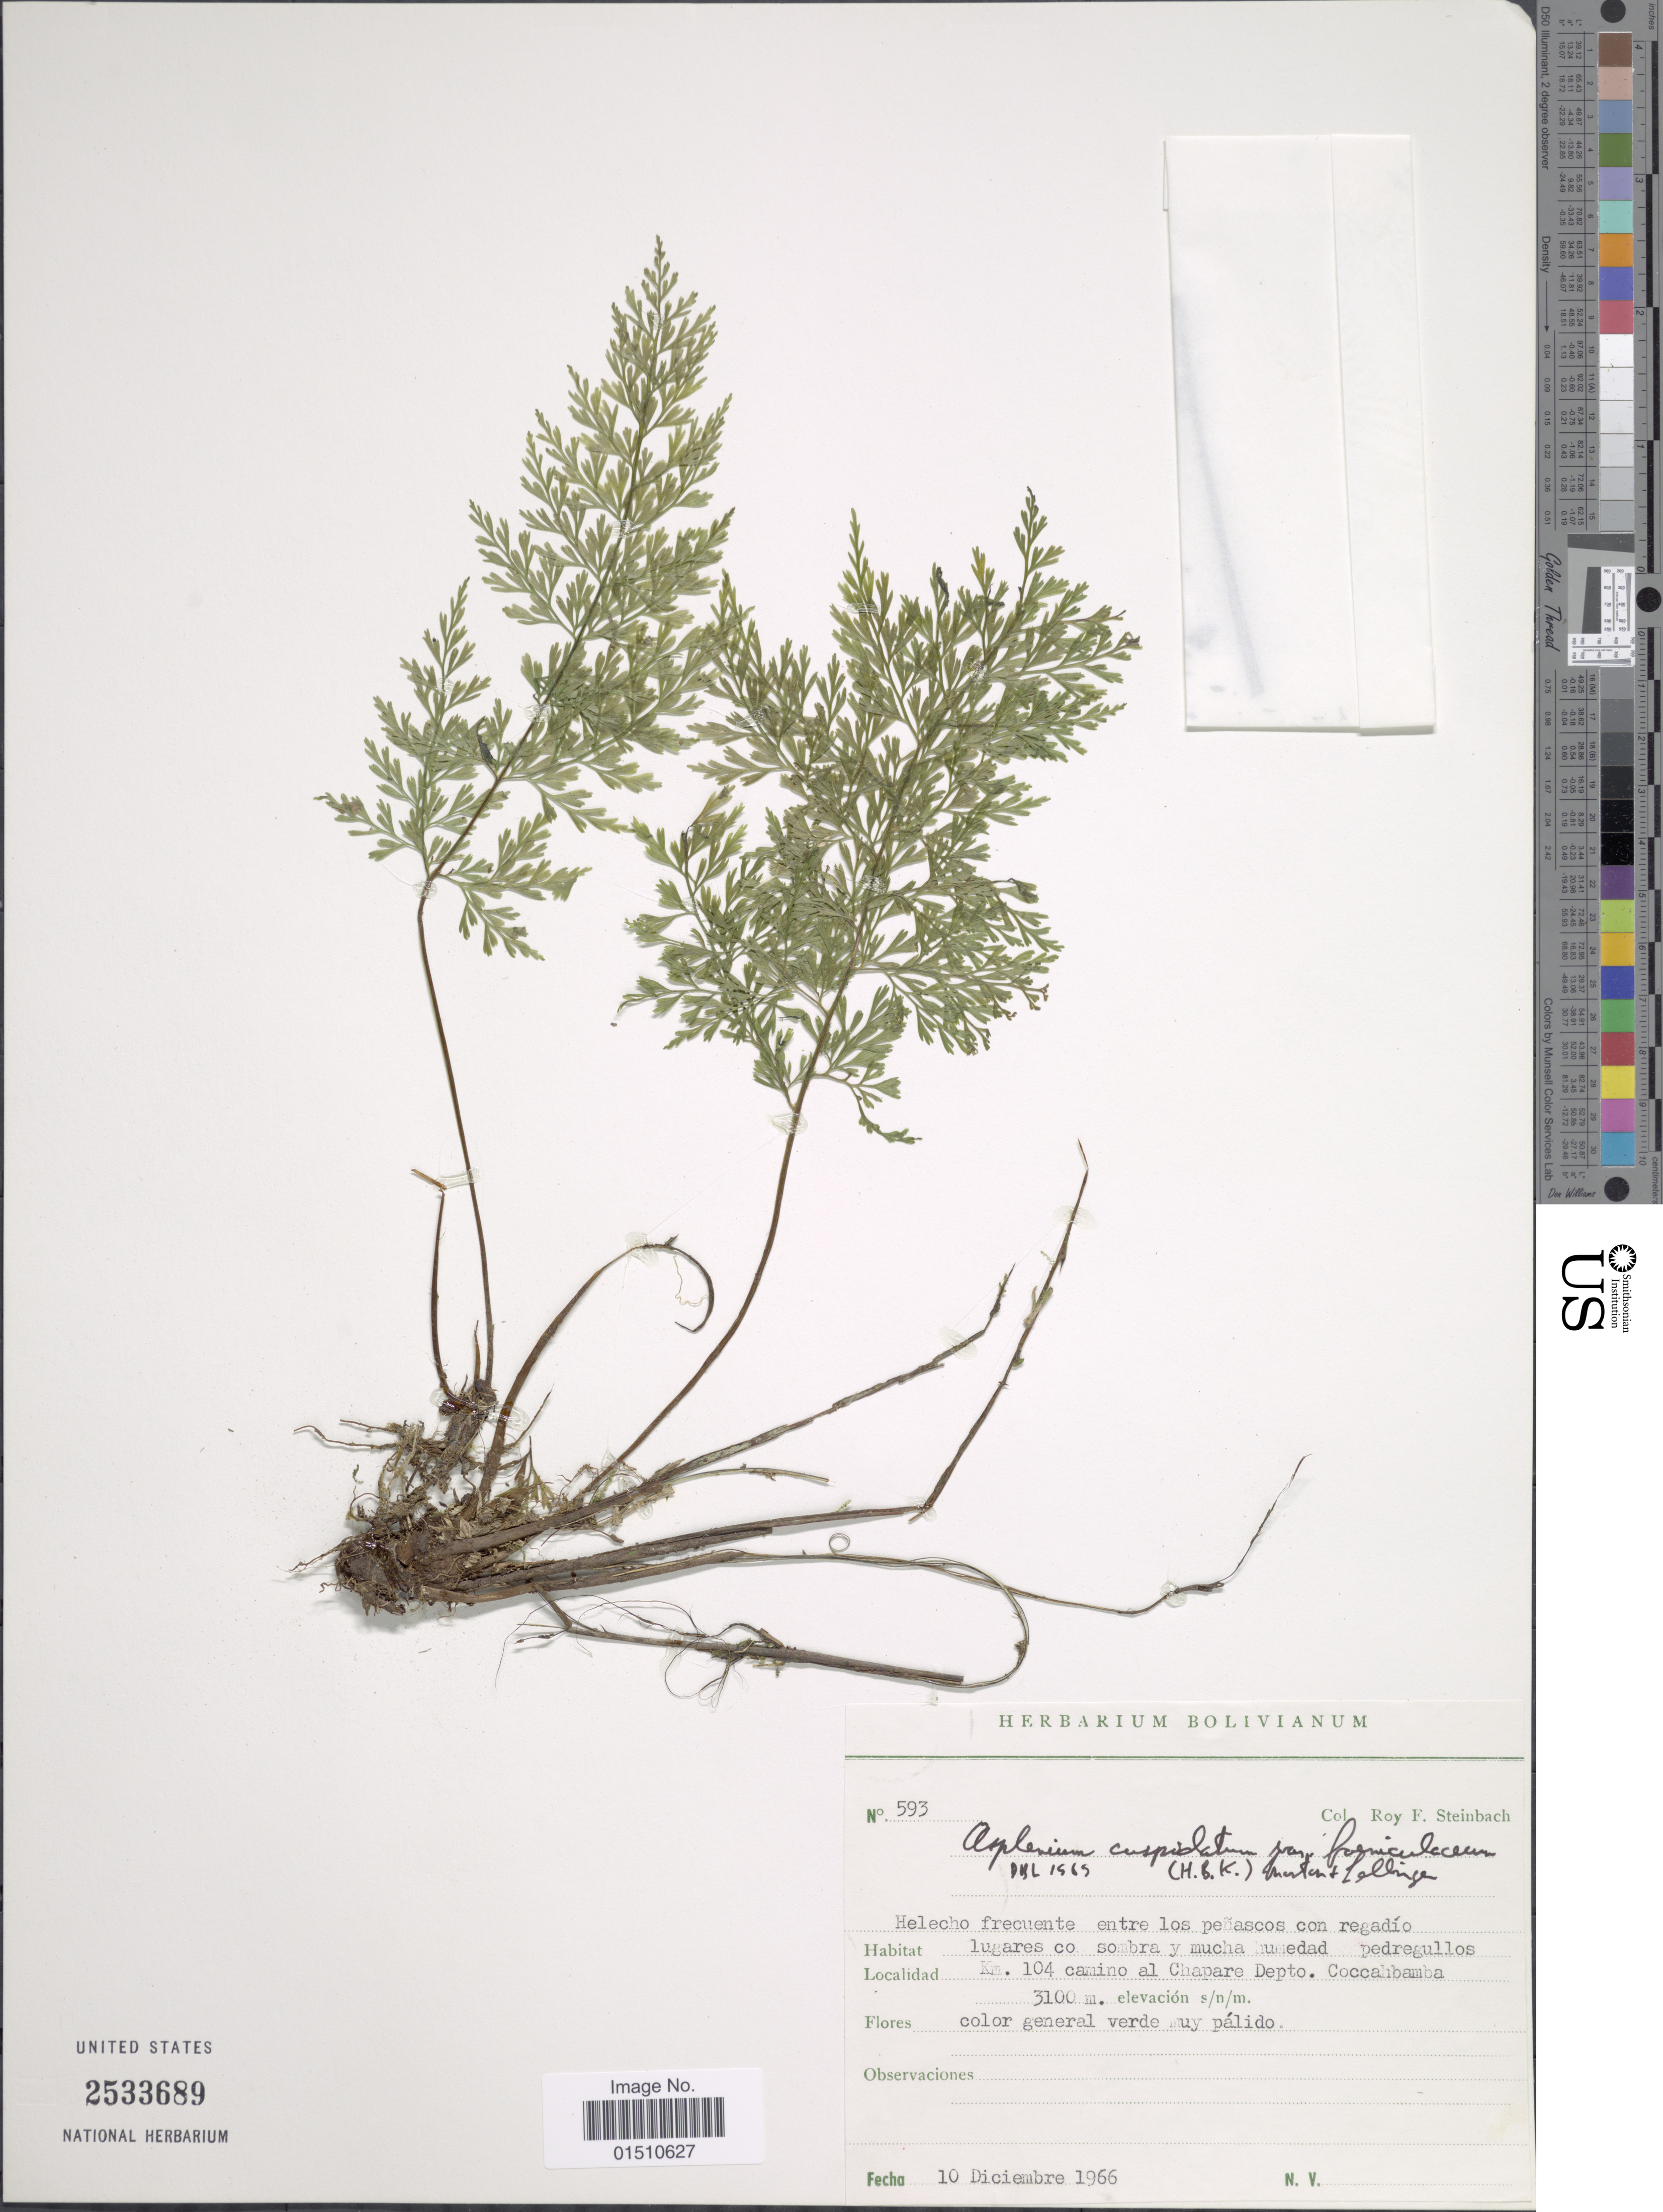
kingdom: Plantae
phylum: Tracheophyta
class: Polypodiopsida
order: Polypodiales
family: Aspleniaceae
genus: Asplenium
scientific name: Asplenium cuspidatum var. foeniculaceum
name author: (Kunth) C.V. Morton & Lellinger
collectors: R. F. Steinbach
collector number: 593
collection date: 1966-12-10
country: Bolivia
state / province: Cochabamba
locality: Bolivia, Km. 104 camino al Chapare Dept. Cochobamba.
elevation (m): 3100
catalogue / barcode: US 2533689